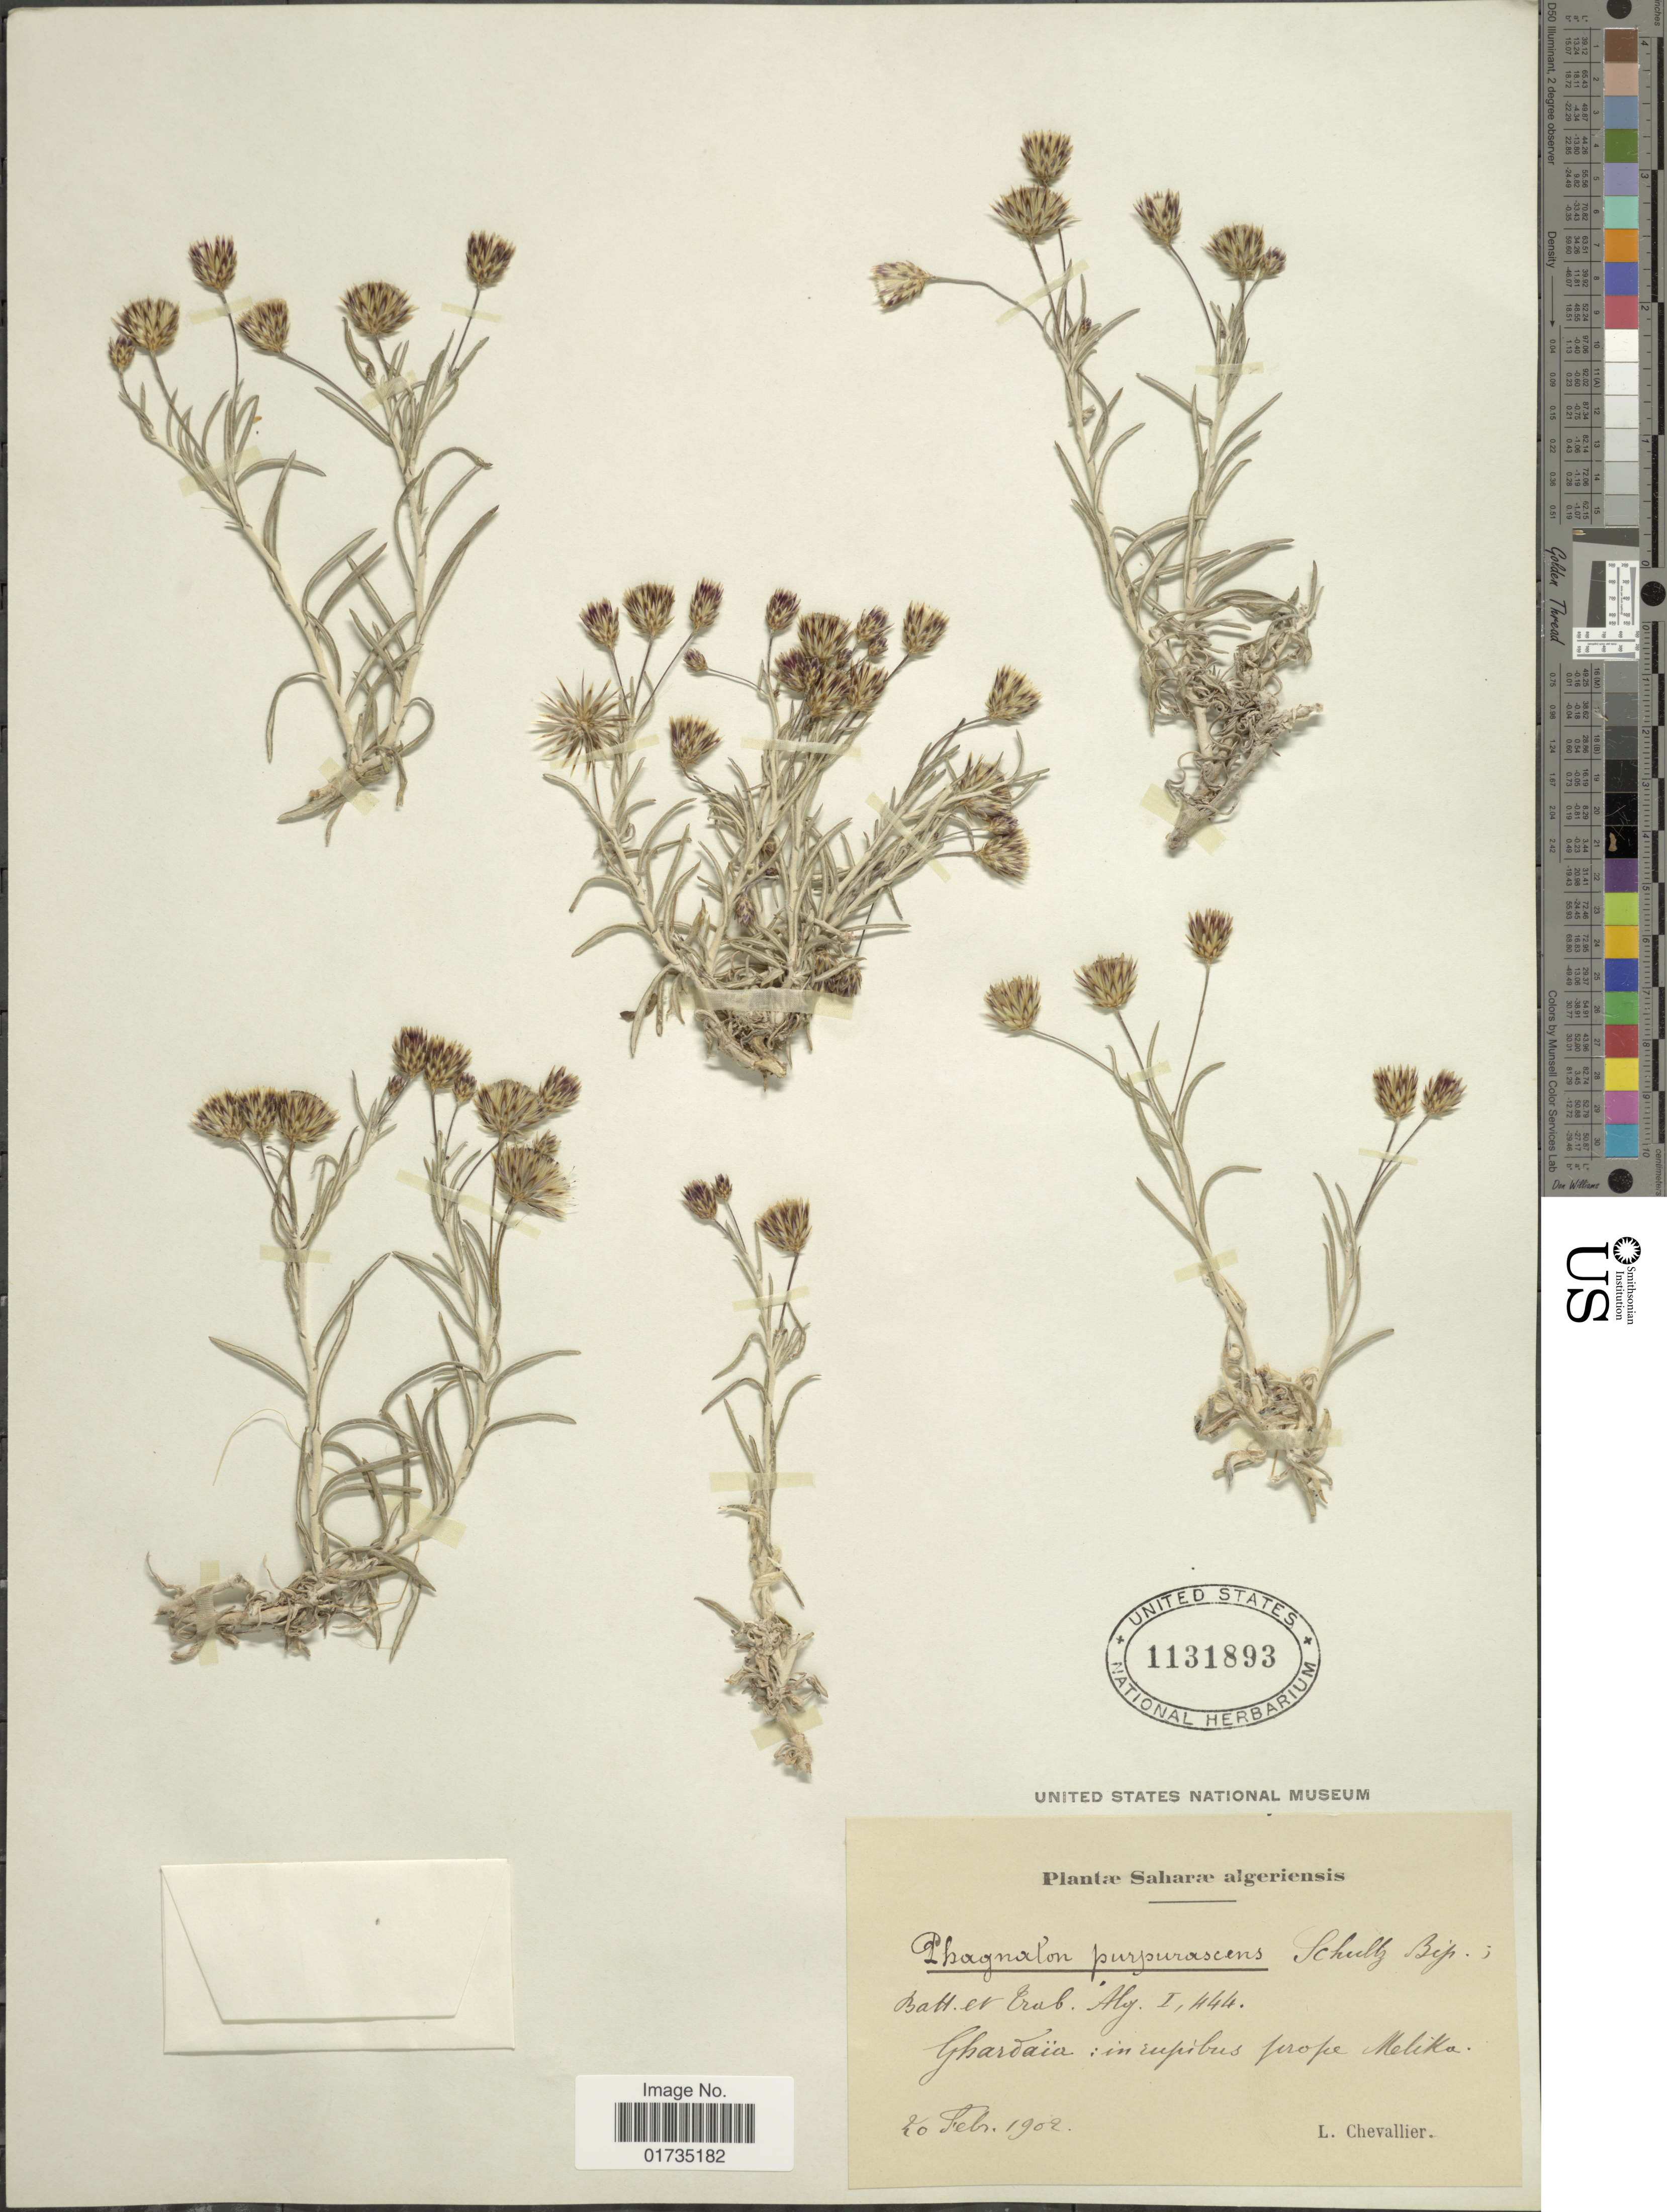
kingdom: Plantae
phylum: Tracheophyta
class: Magnoliopsida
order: Asterales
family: Asteraceae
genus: Phagnalon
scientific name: Phagnalon purpurascens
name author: Sch. Bip.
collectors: L. Chevallier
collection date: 1902-02-20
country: Algeria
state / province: Ghardaïa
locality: Ghardaïa: in rupibus prope Melika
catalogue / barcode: US 1131893